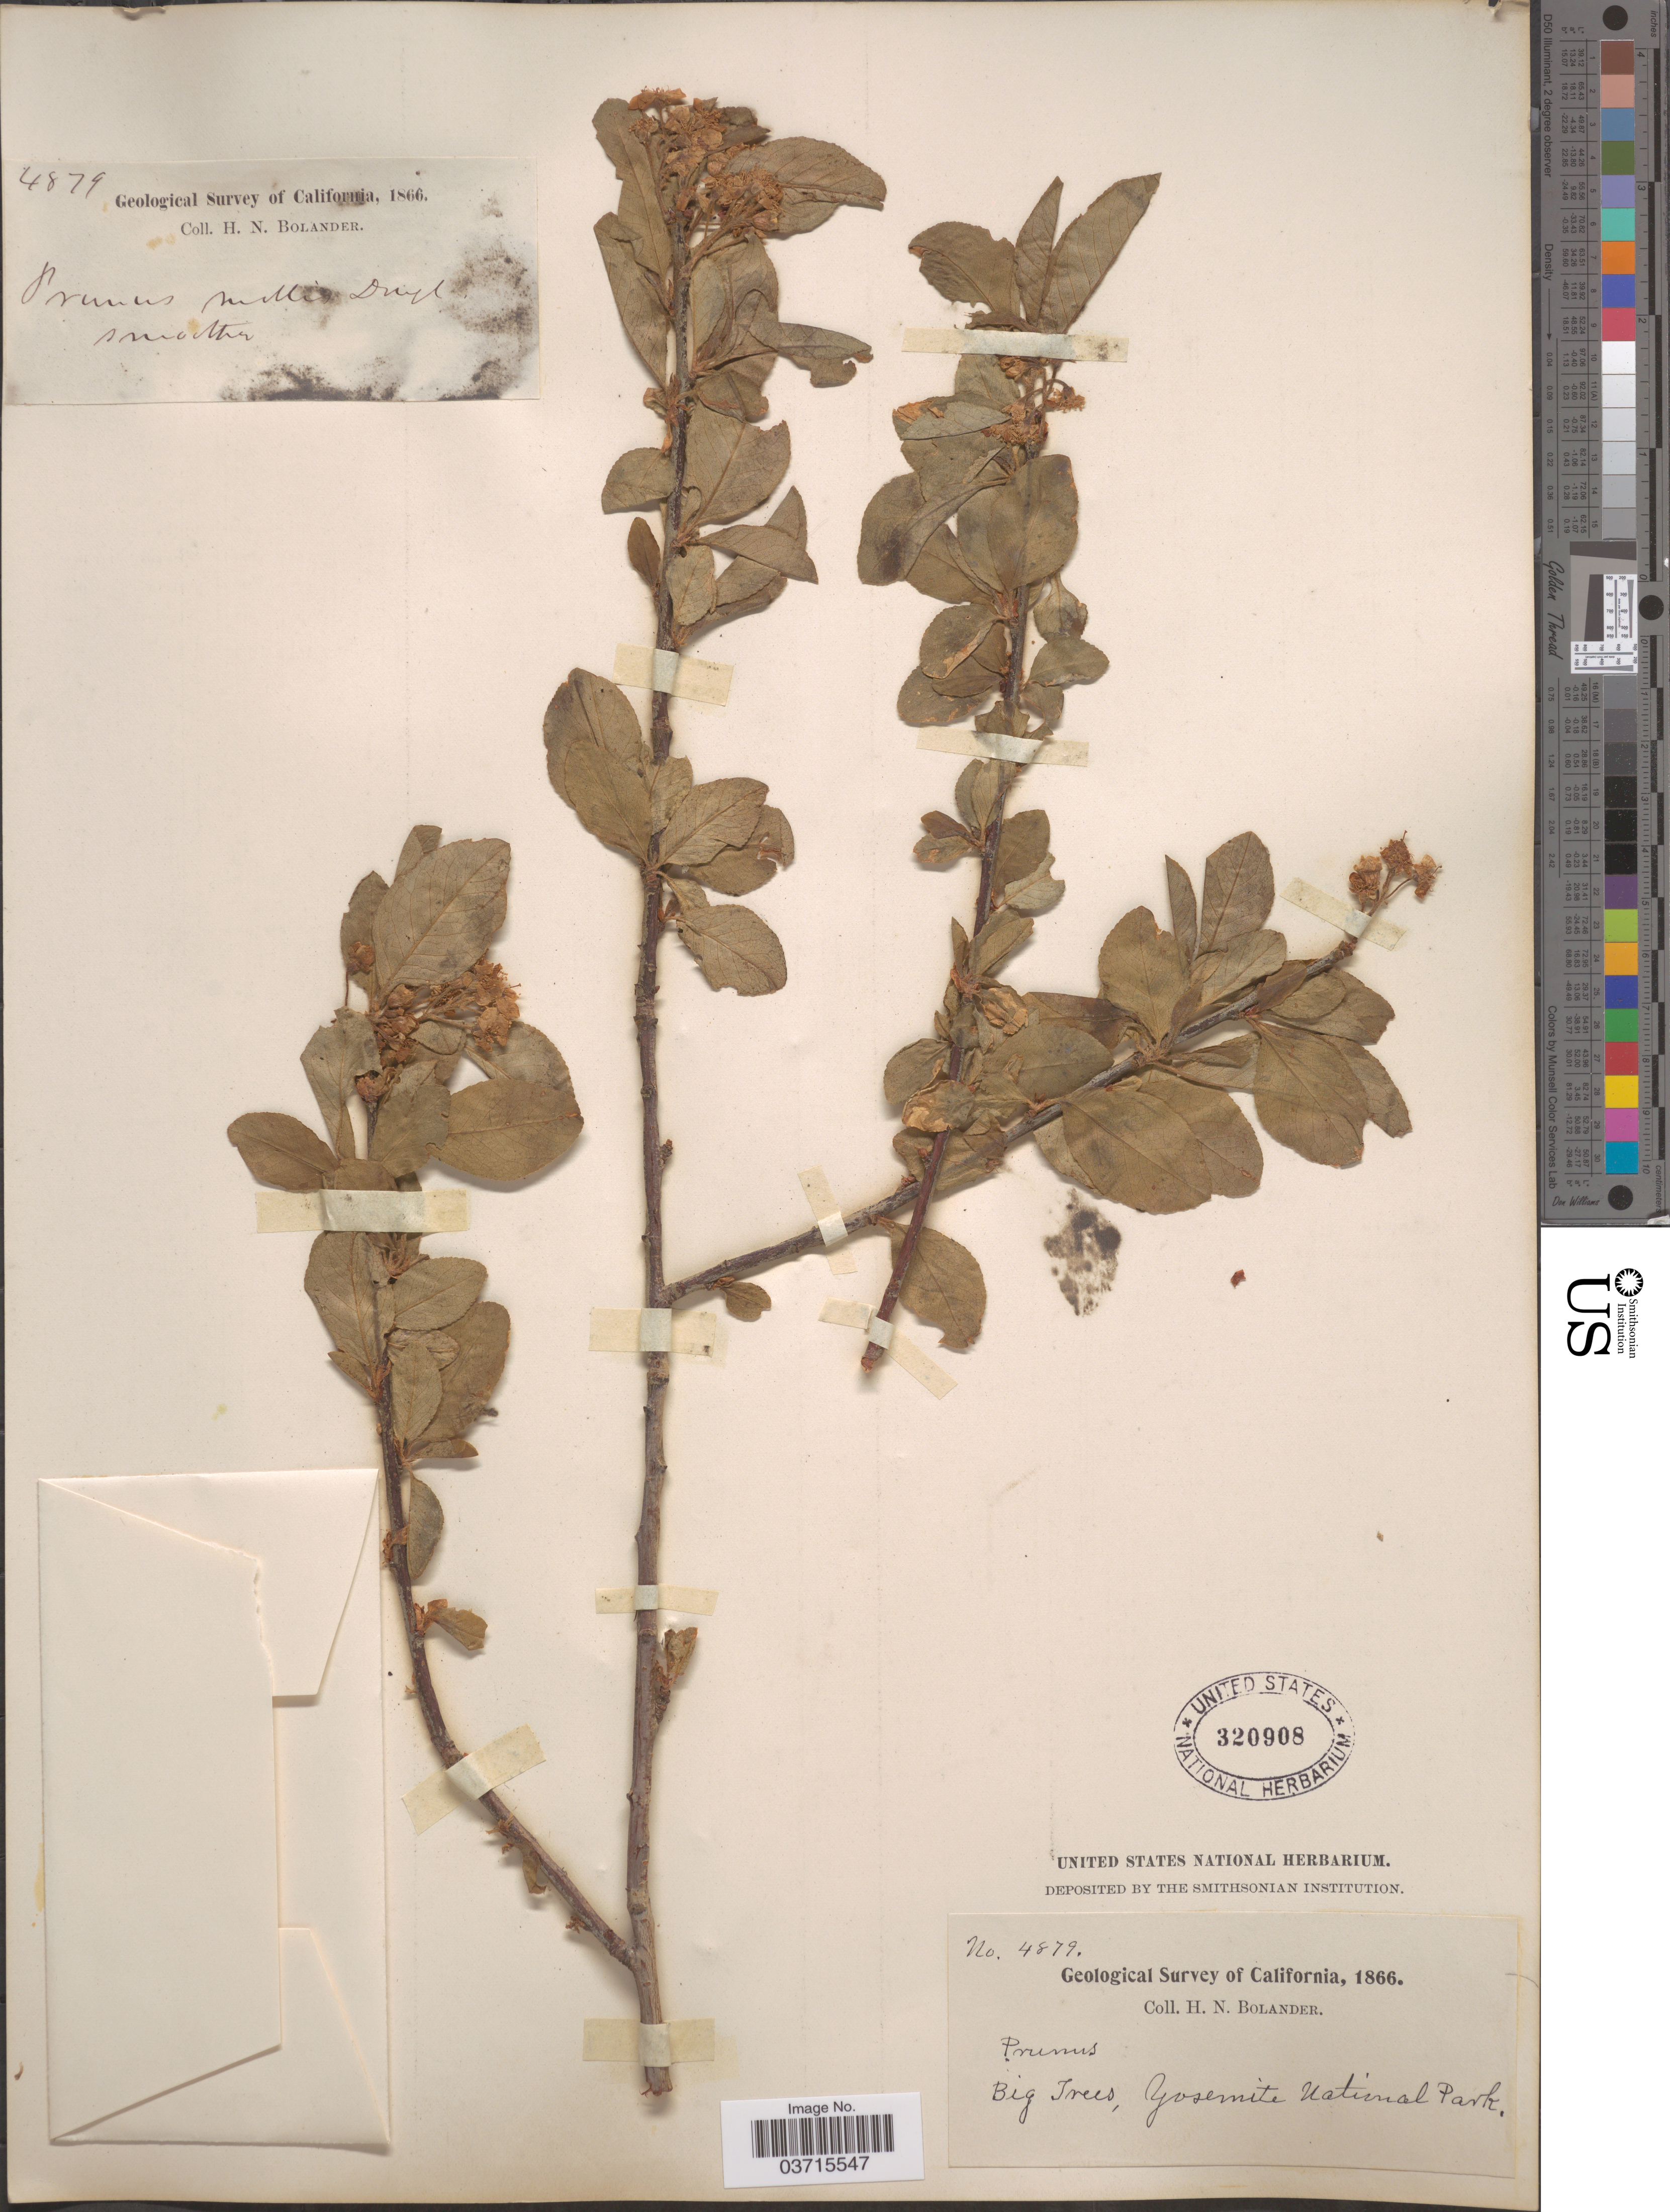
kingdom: Plantae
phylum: Tracheophyta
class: Magnoliopsida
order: Rosales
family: Rosaceae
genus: Prunus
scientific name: Prunus emarginata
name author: (Douglas ex Hook.) Eaton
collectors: H. Bolander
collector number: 4879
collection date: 1866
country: United States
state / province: California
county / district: Mariposa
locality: Big Trees, Yosemite National Park.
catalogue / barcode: US 320908